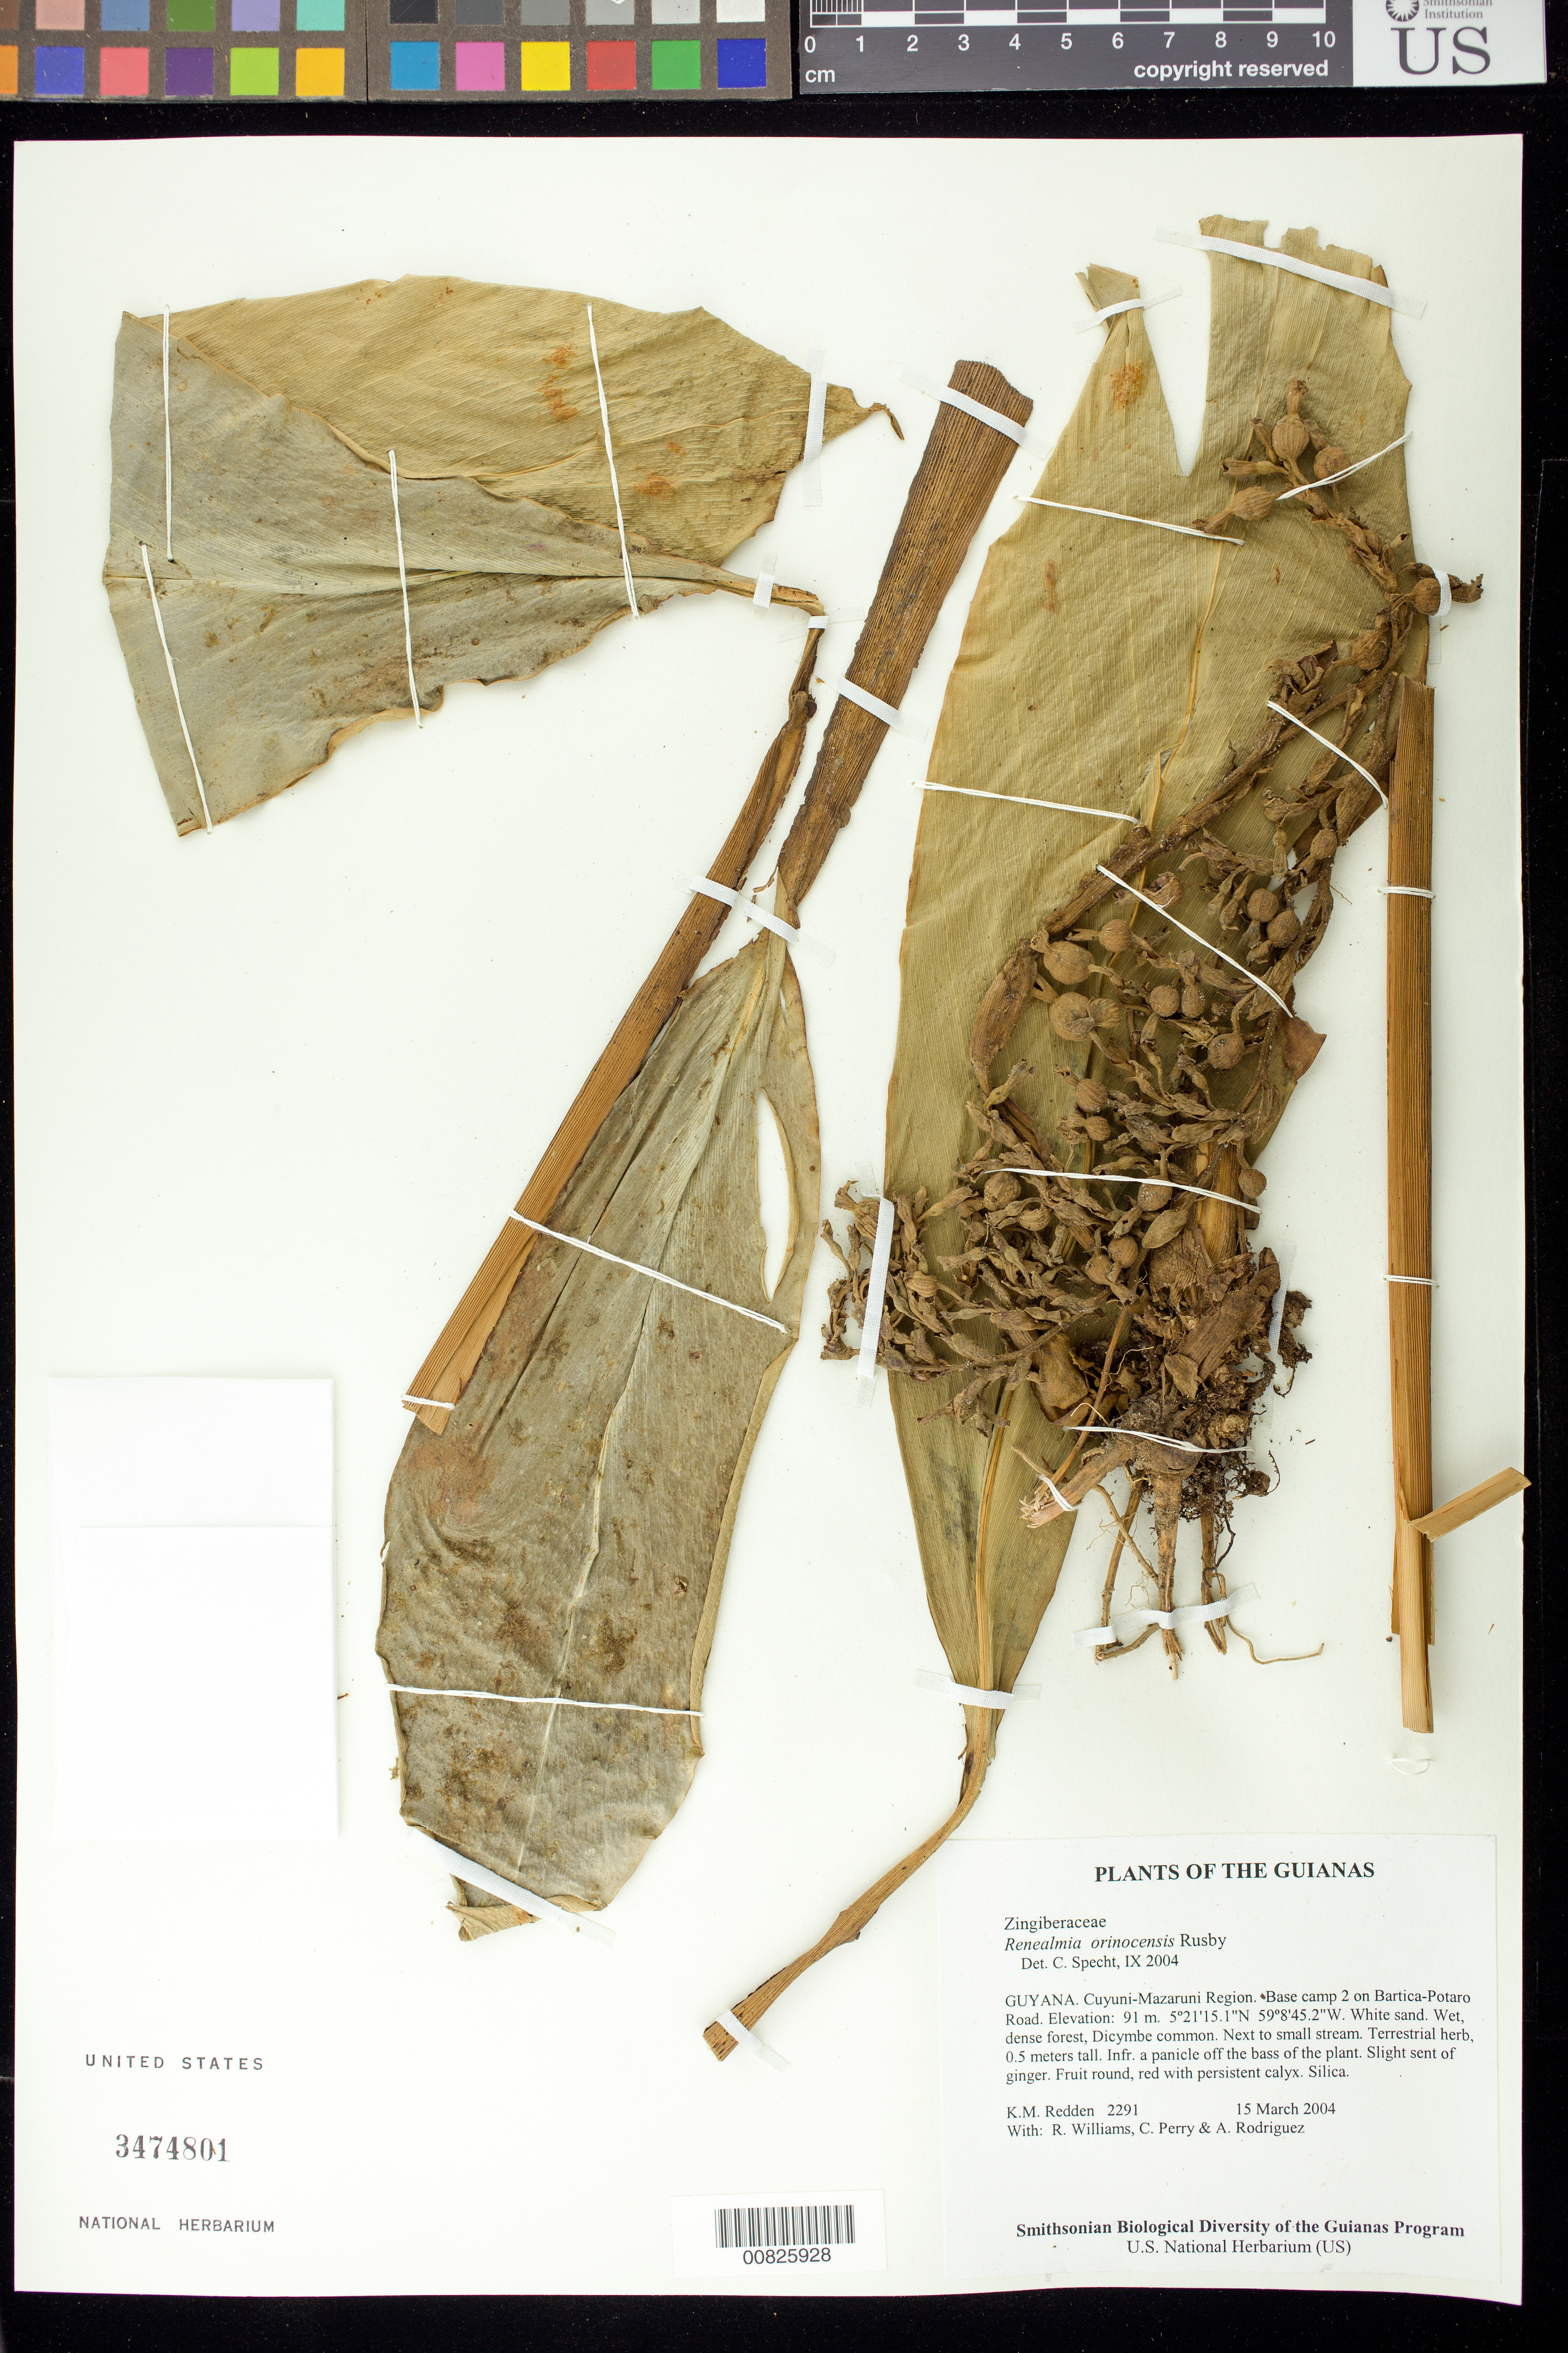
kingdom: Plantae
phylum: Tracheophyta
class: Liliopsida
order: Zingiberales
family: Zingiberaceae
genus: Renealmia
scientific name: Renealmia orinocensis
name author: Rusby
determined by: Specht, Chelsea D., University of California (UNITED STATES)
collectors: K. M. Redden, R. Williams, C. Perry & A. Rodriguez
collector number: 2291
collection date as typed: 15 March 2004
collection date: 2004-03-15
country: Guyana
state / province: Cuyuni-Mazaruni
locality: Base camp 2 on Bartica-Potaro Road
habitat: White sand. Wet, dense forest, Dicymbe common. Next to small stream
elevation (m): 91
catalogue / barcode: US 3474801